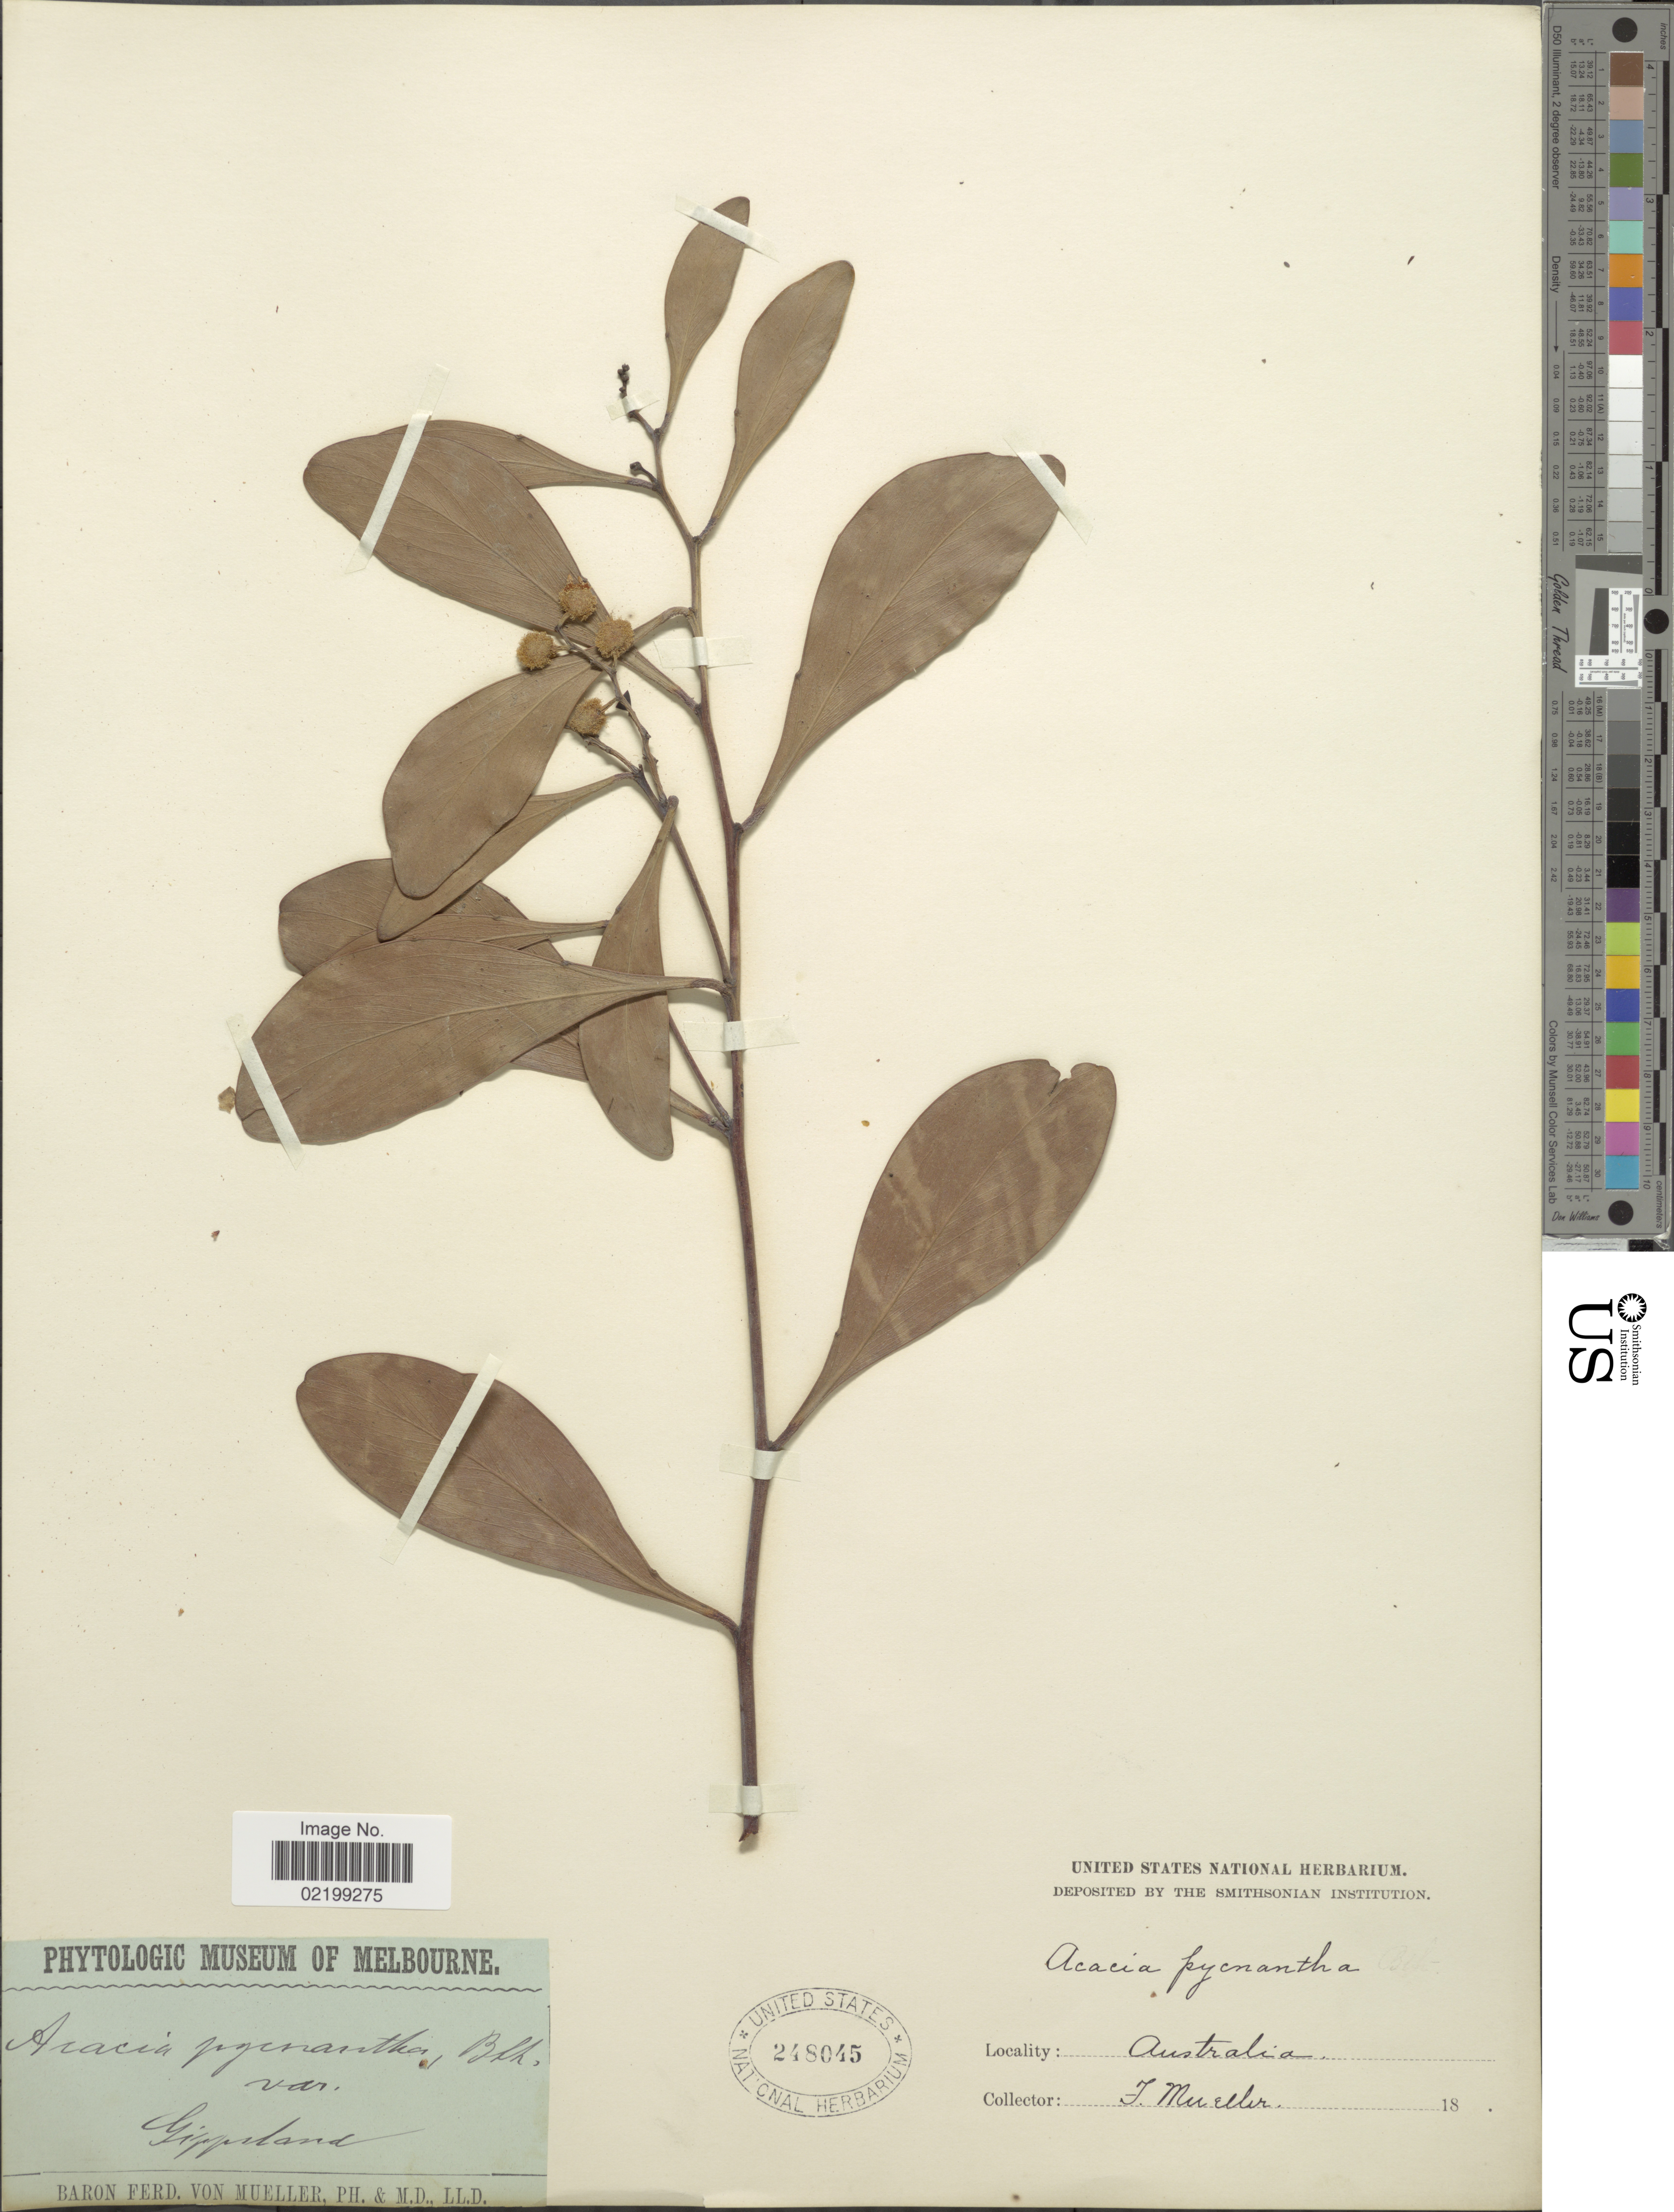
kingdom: Plantae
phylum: Tracheophyta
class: Magnoliopsida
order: Fabales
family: Fabaceae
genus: Acacia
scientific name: Acacia pycnantha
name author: Benth.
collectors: F. von Mueller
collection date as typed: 18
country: Australia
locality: Gipland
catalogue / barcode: US 2484045